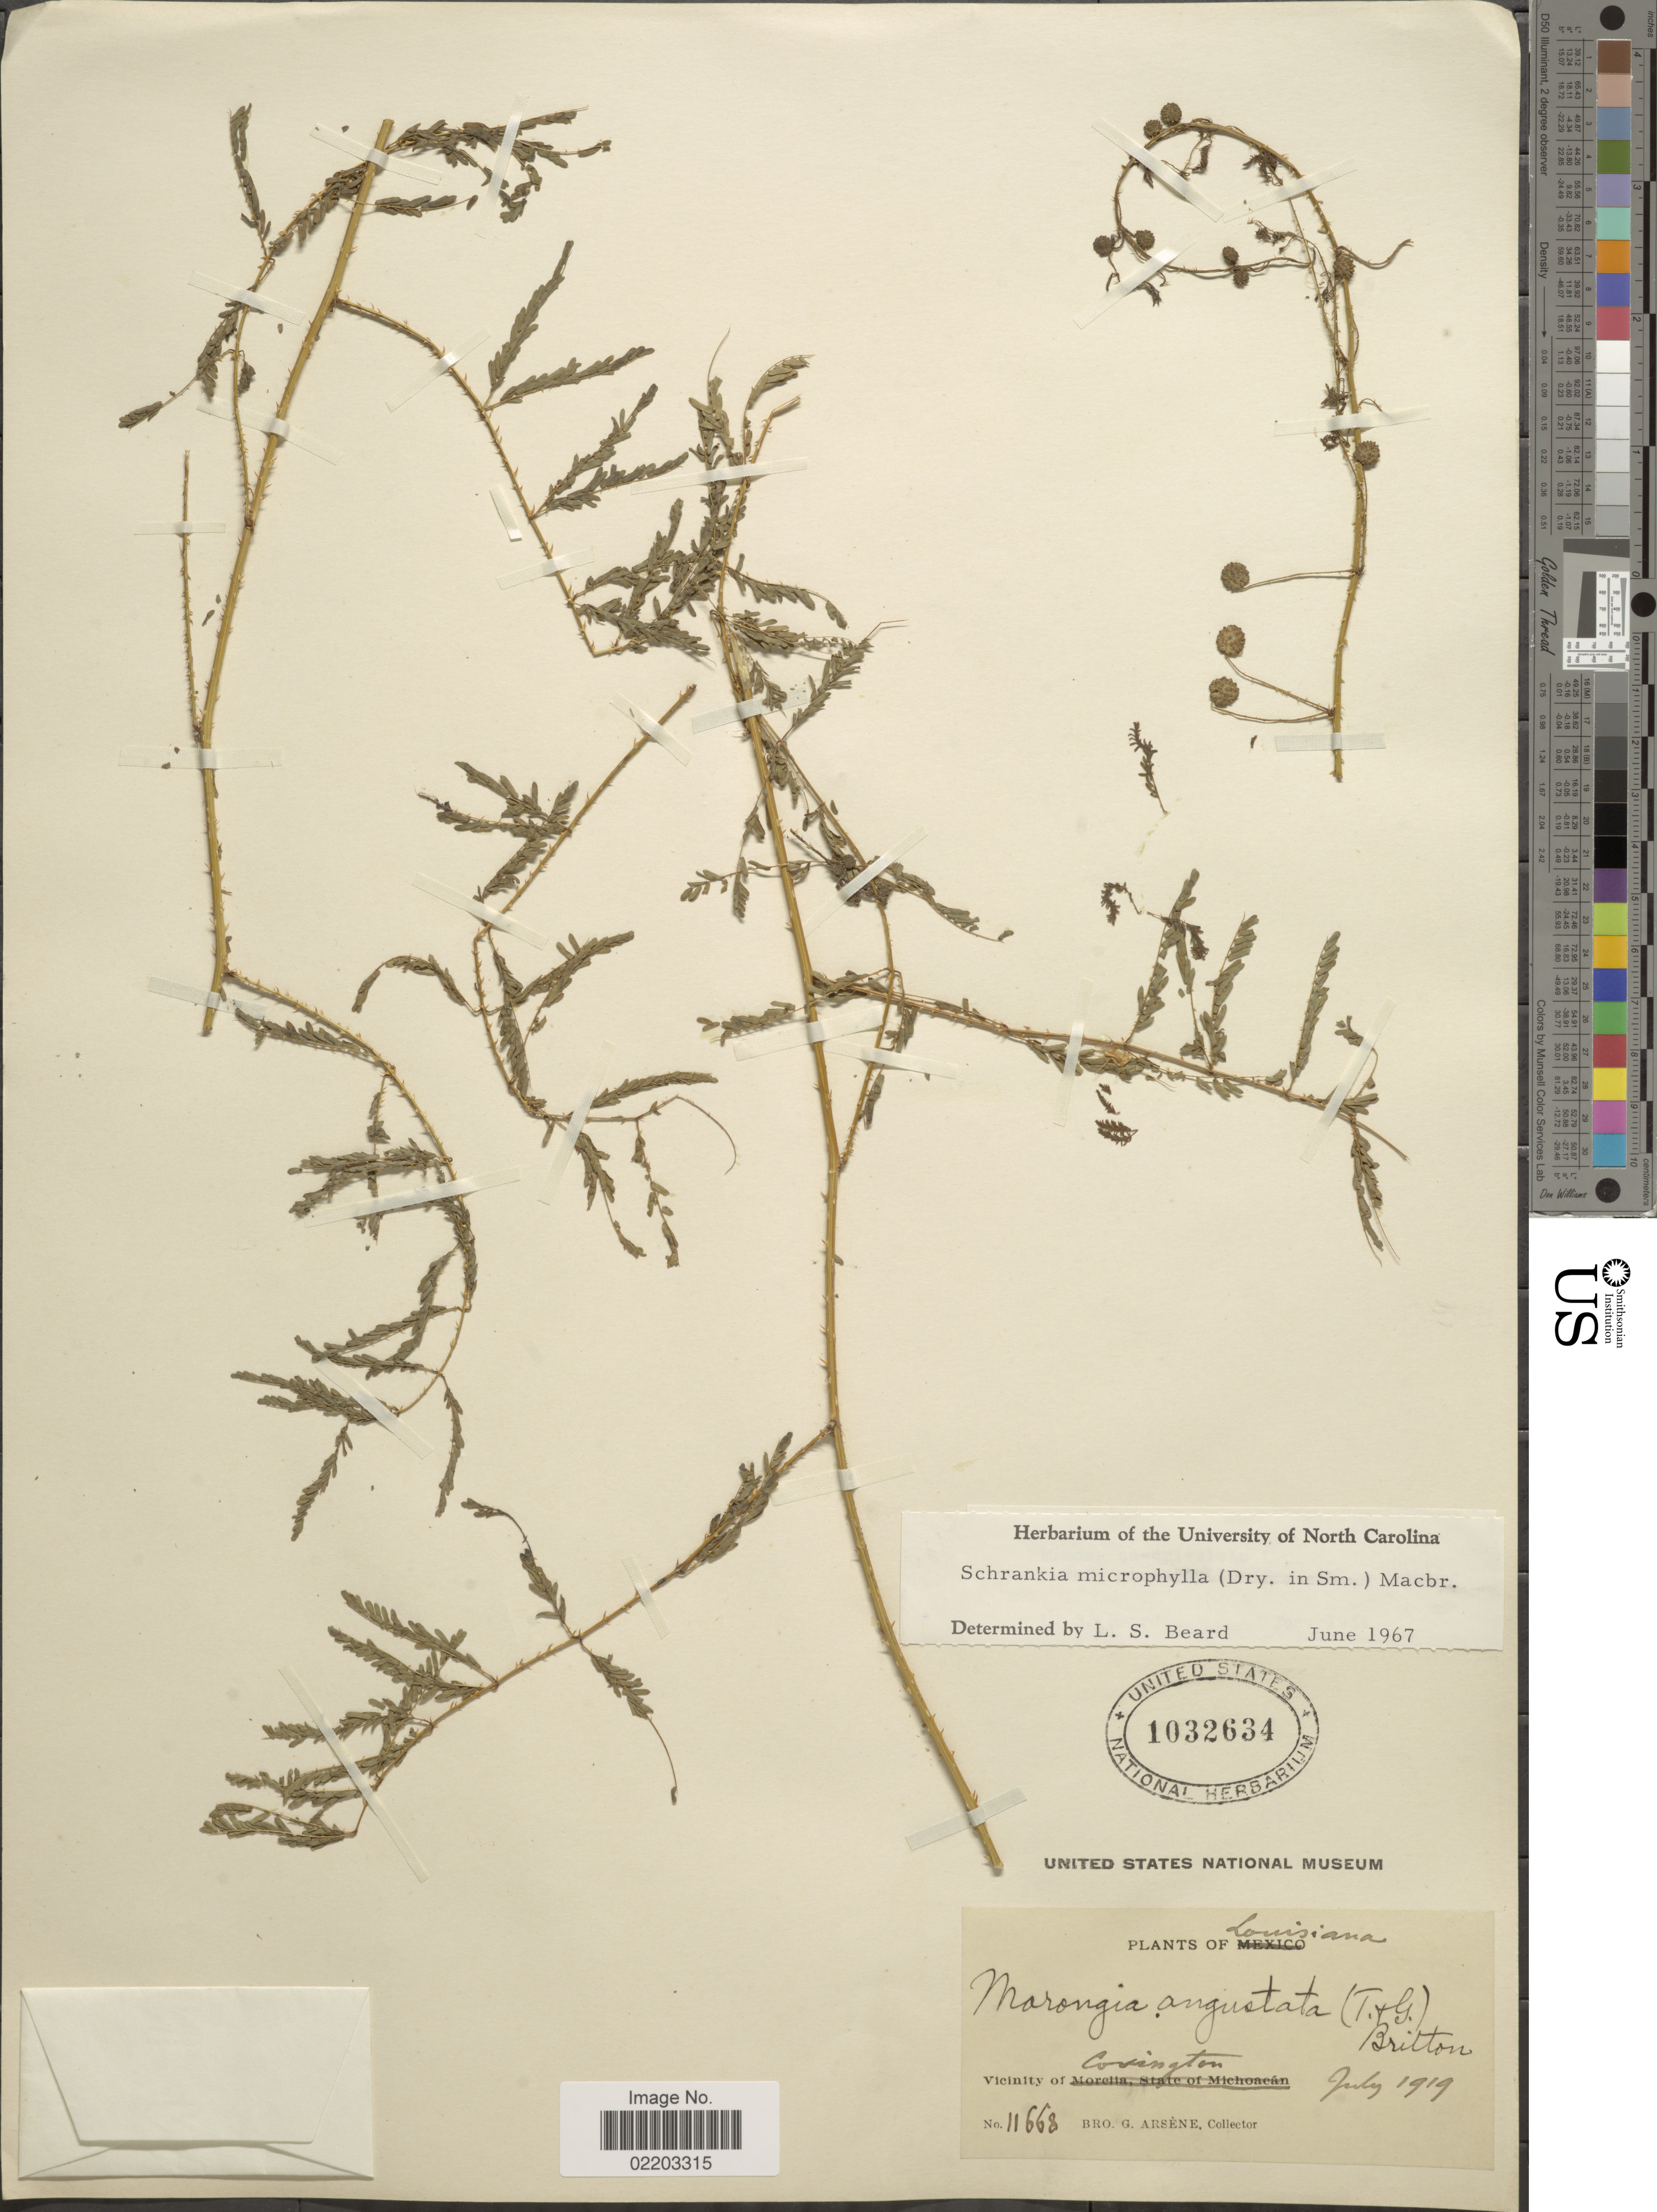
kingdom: Plantae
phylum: Tracheophyta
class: Magnoliopsida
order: Fabales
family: Fabaceae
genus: Mimosa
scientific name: Mimosa microphylla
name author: Dryand.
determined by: Strong, M. T., (US), Smithsonian Institution - National Museum of Natural History (UNITED STATES)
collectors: Bro. G. Arsène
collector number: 11668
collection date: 1919-07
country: United States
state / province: Louisiana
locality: Vicinity oof Covington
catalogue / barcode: US 1032634